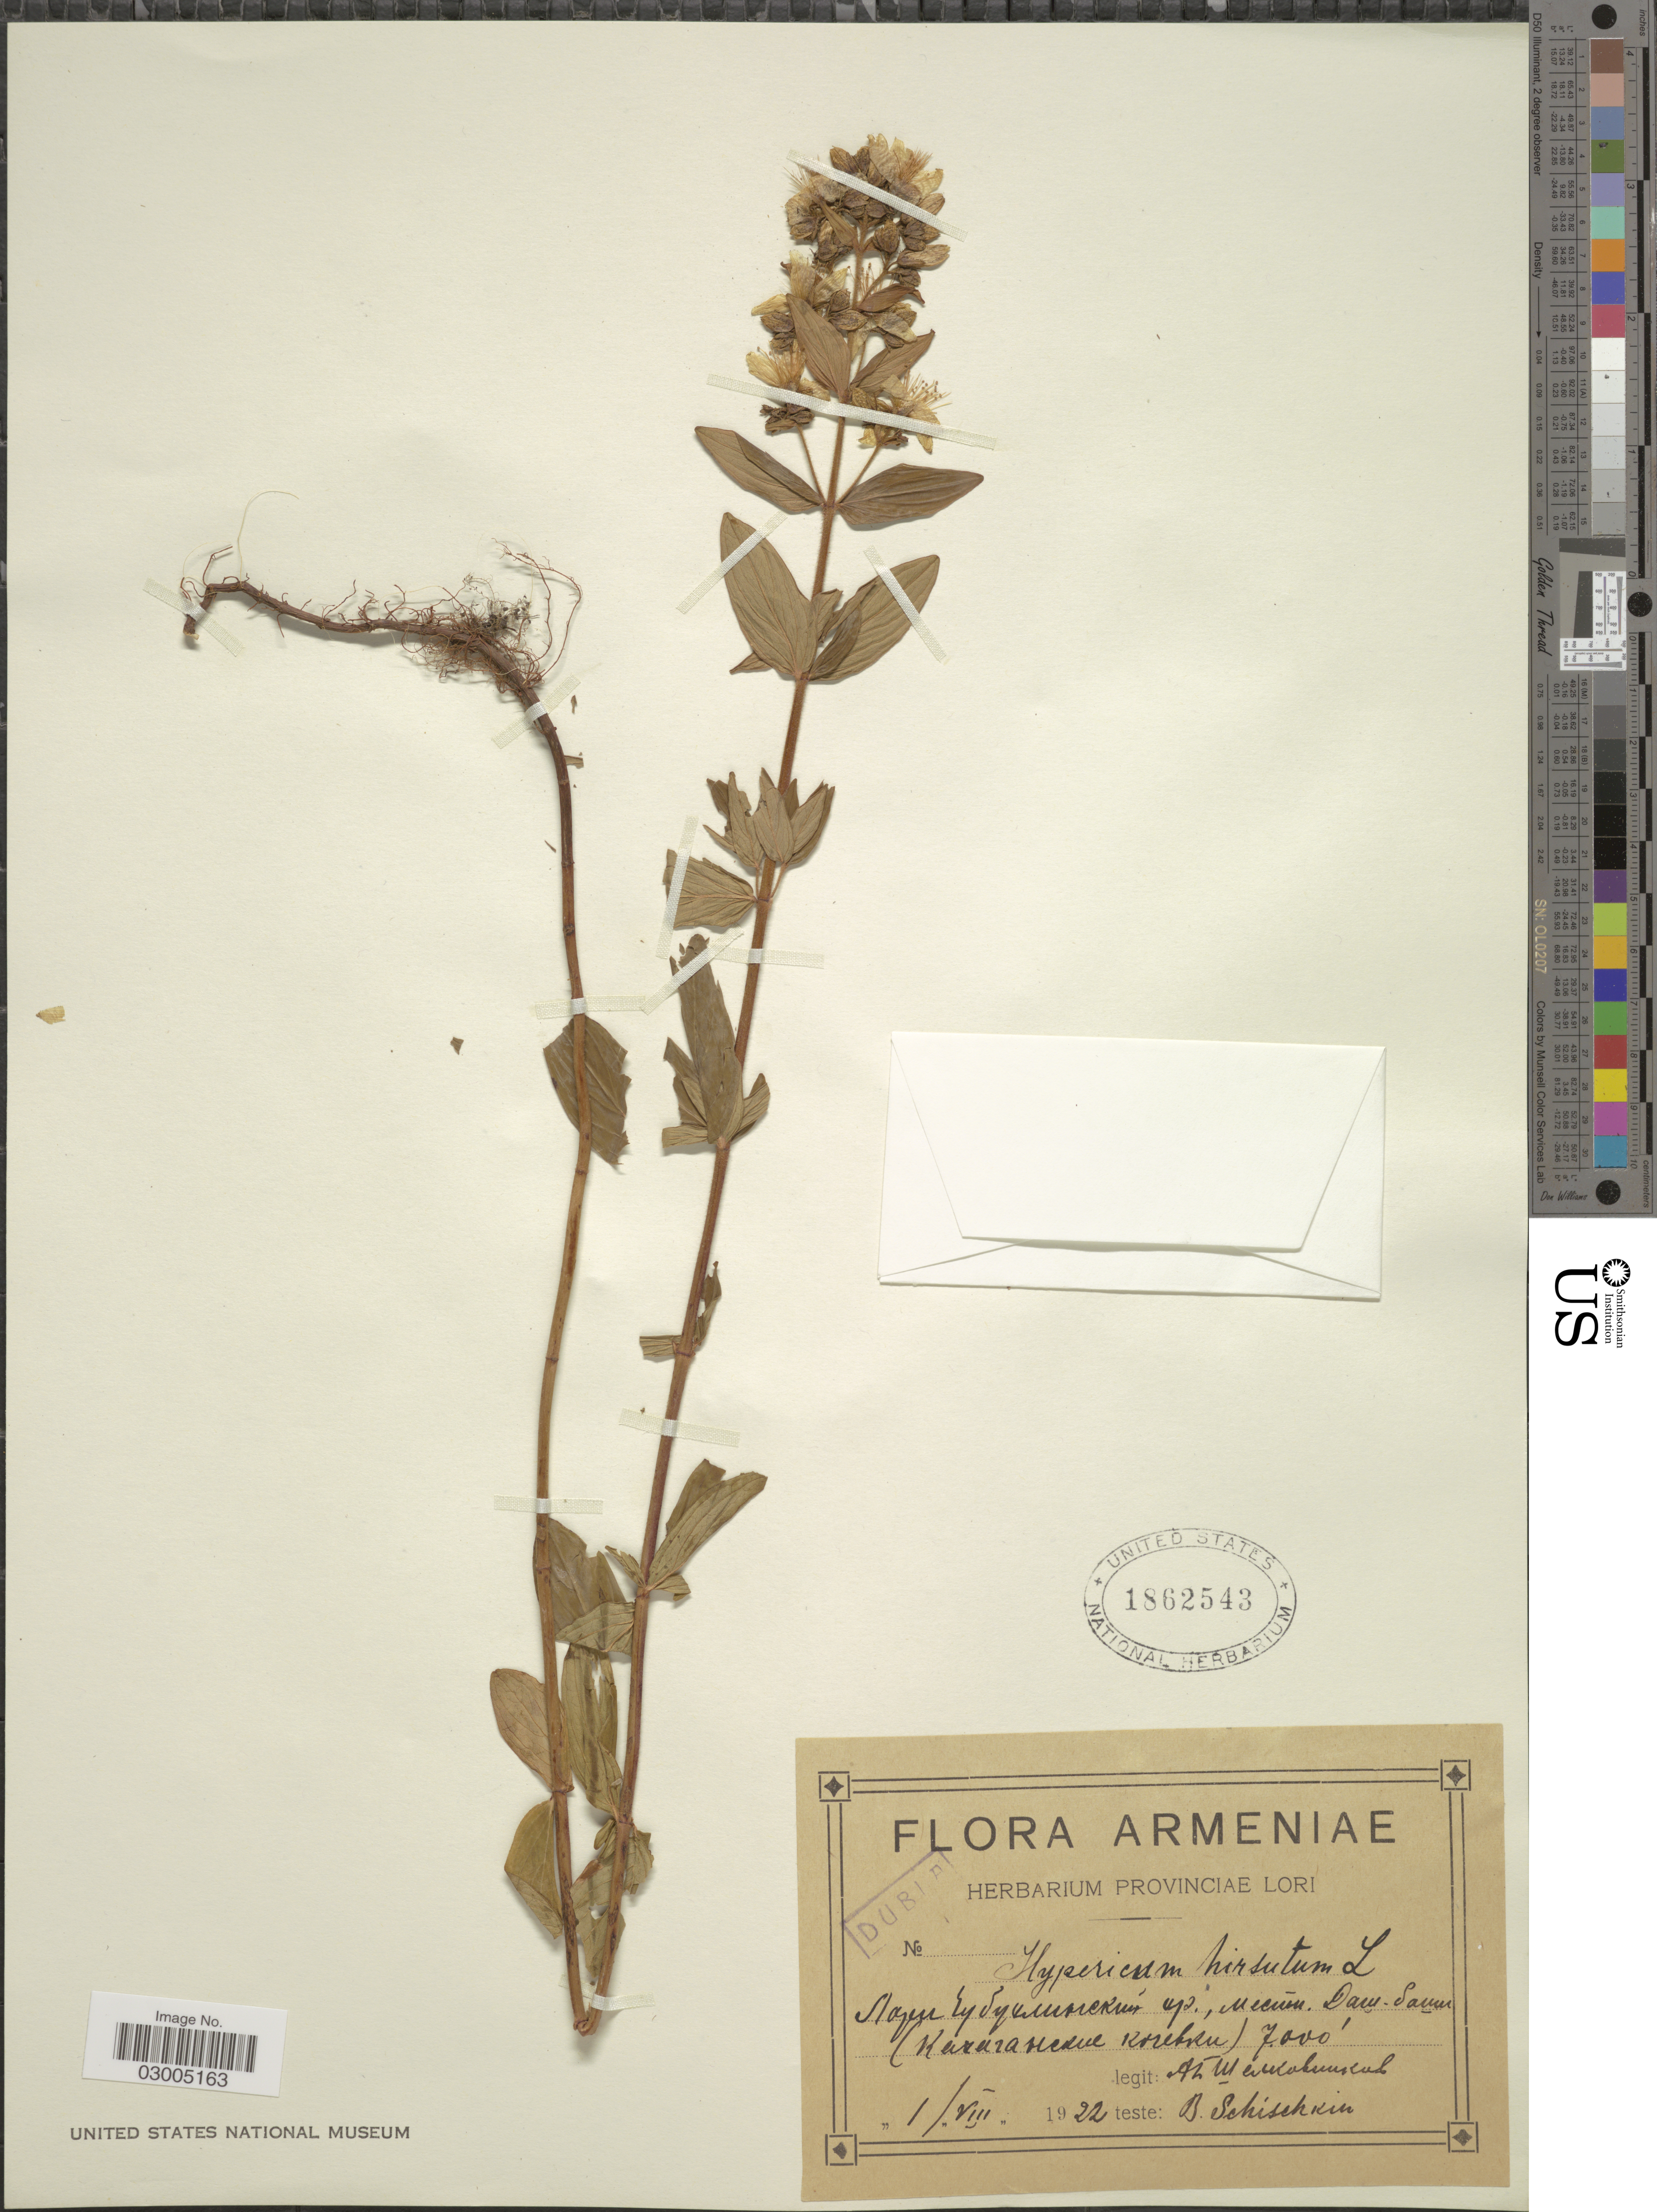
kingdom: Plantae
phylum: Tracheophyta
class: Magnoliopsida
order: Malpighiales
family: Hypericaceae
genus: Hypericum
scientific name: Hypericum hirsutum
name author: L.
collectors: A. Shelkovnikov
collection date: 1922-08-01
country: Armenia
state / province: Lorri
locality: Kachagan.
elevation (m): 2134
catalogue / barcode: US 1862543